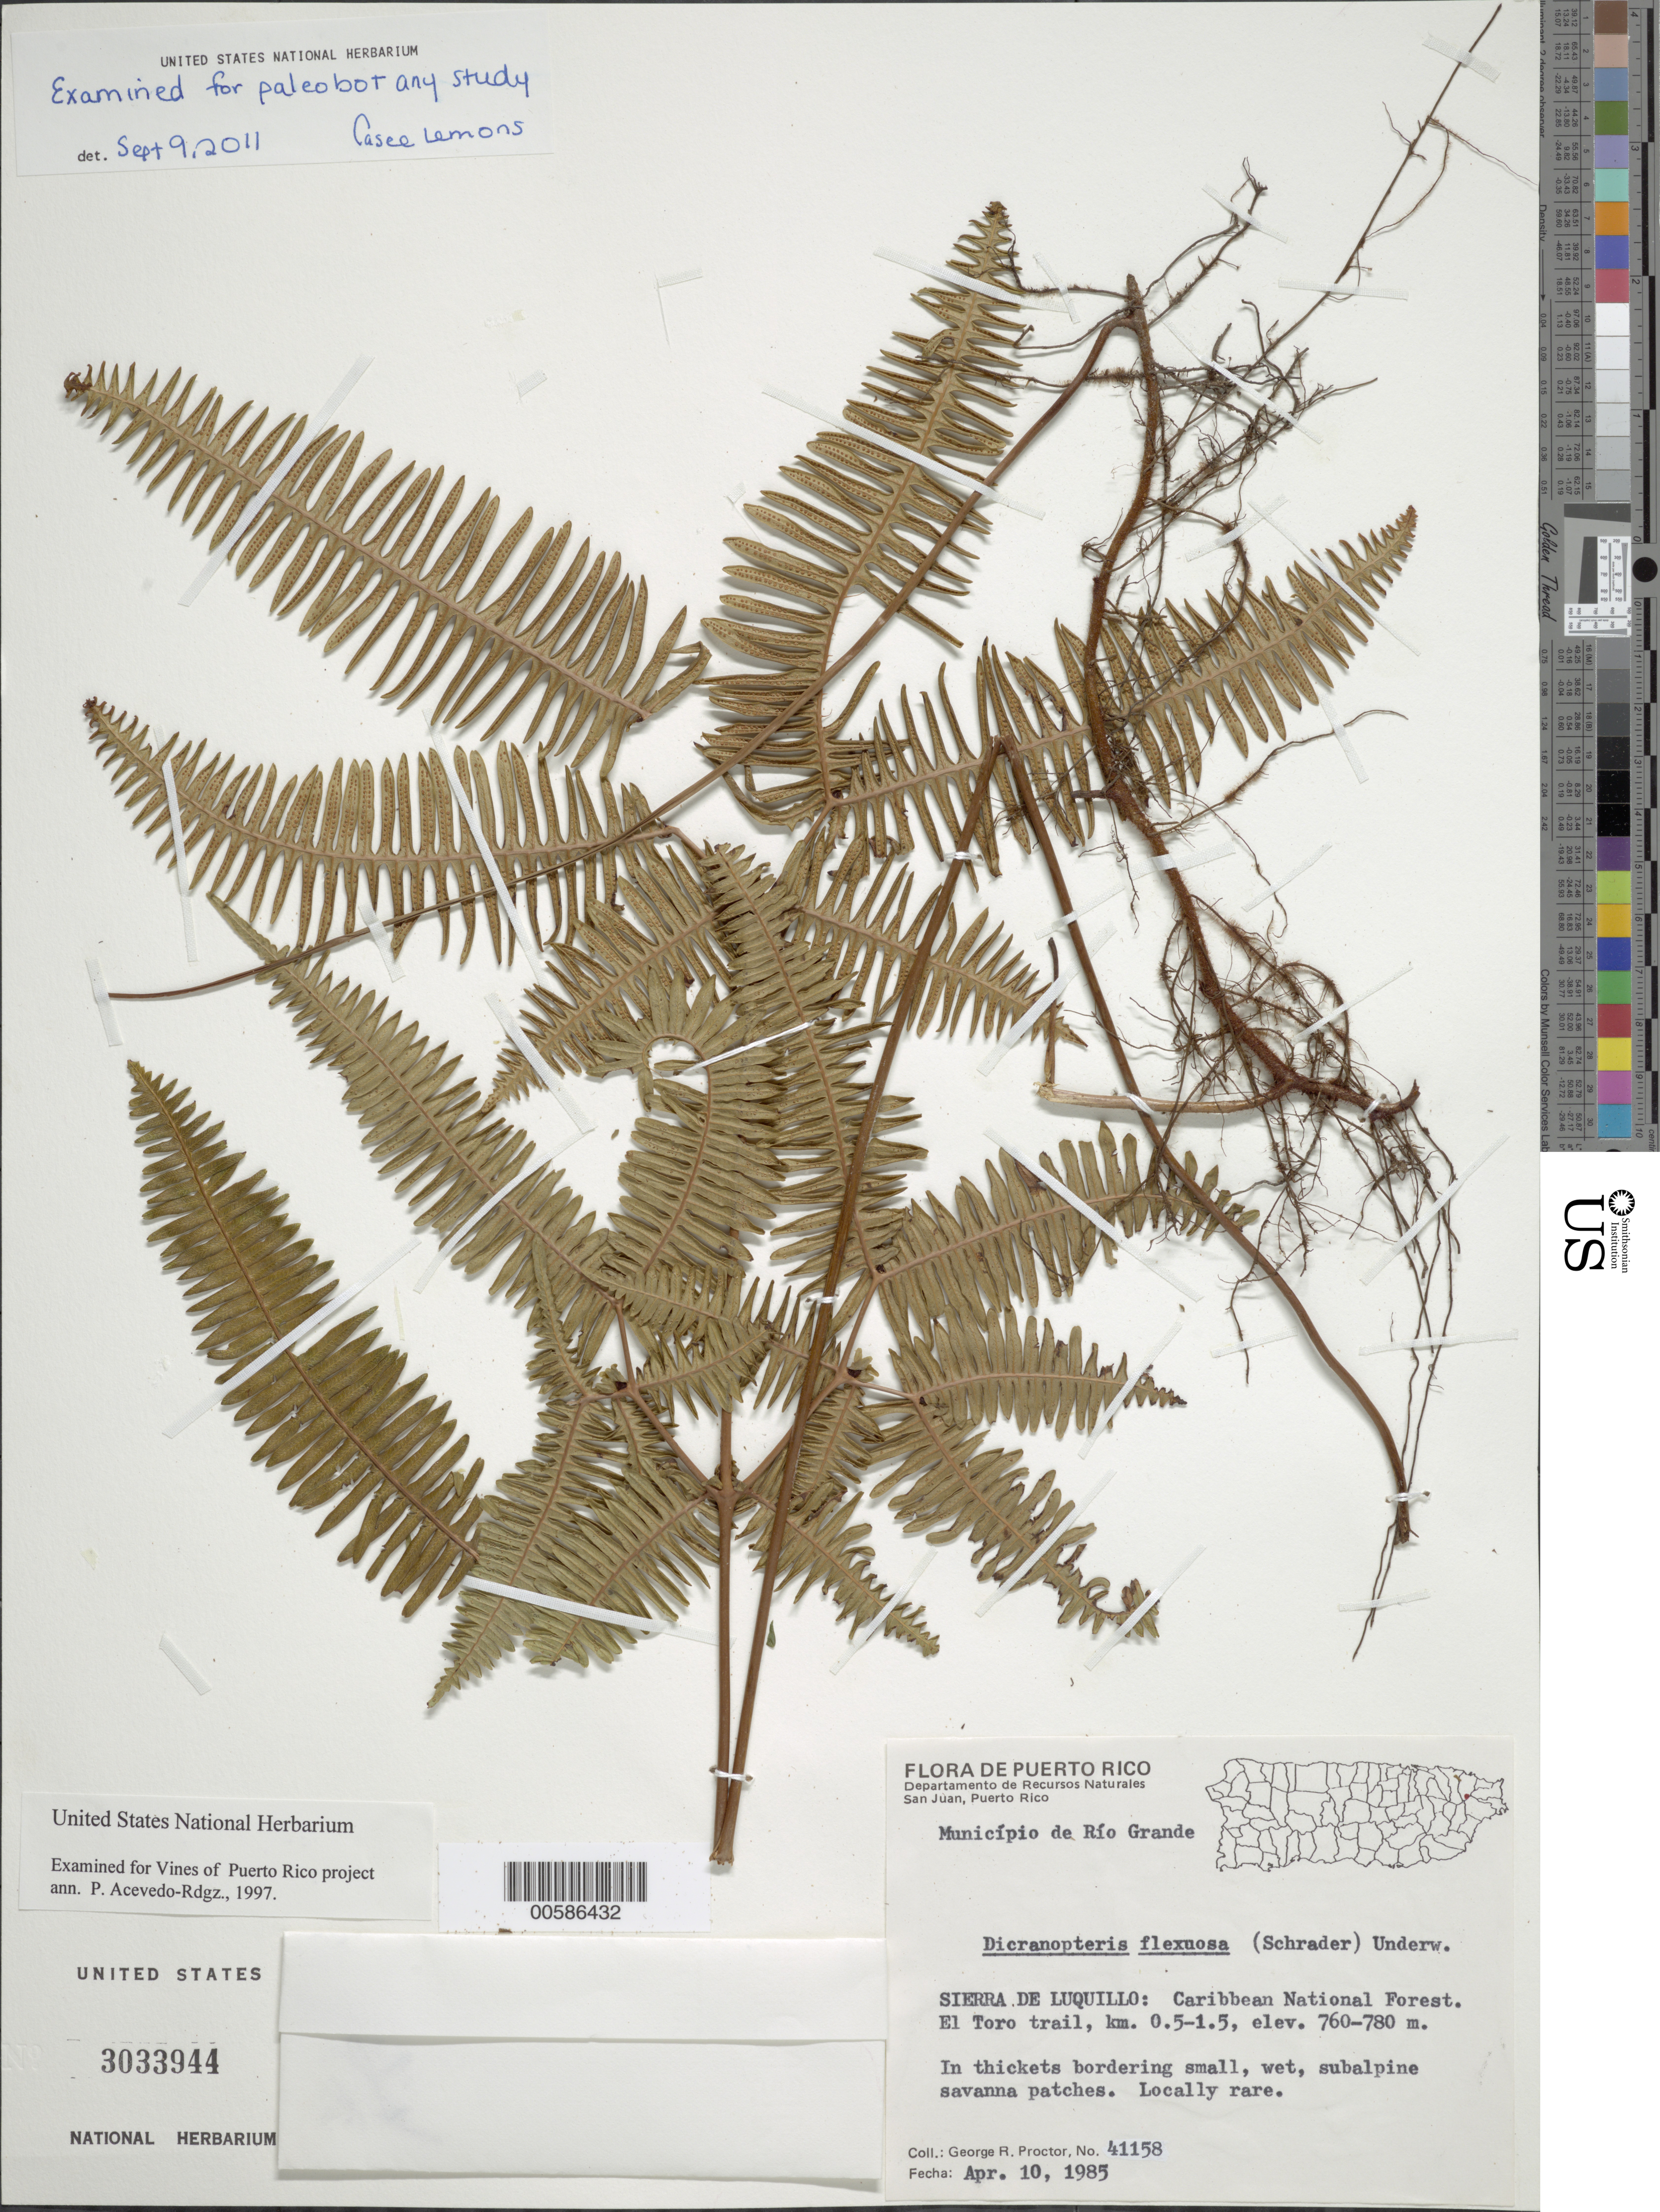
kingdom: Plantae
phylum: Tracheophyta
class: Polypodiopsida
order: Gleicheniales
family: Gleicheniaceae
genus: Dicranopteris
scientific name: Dicranopteris flexuosa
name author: (Schrad.) Underw.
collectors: G. R. Proctor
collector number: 41158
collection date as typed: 10 Apr 1985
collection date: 1985-04-10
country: Puerto Rico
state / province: Luquillo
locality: Sierra de Luquillo, Caribbean National Forest, El Toro Trail, km 0.5-1.5. In thickets bordering small, wet, subalpine savanna patches.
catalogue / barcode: US 3033944